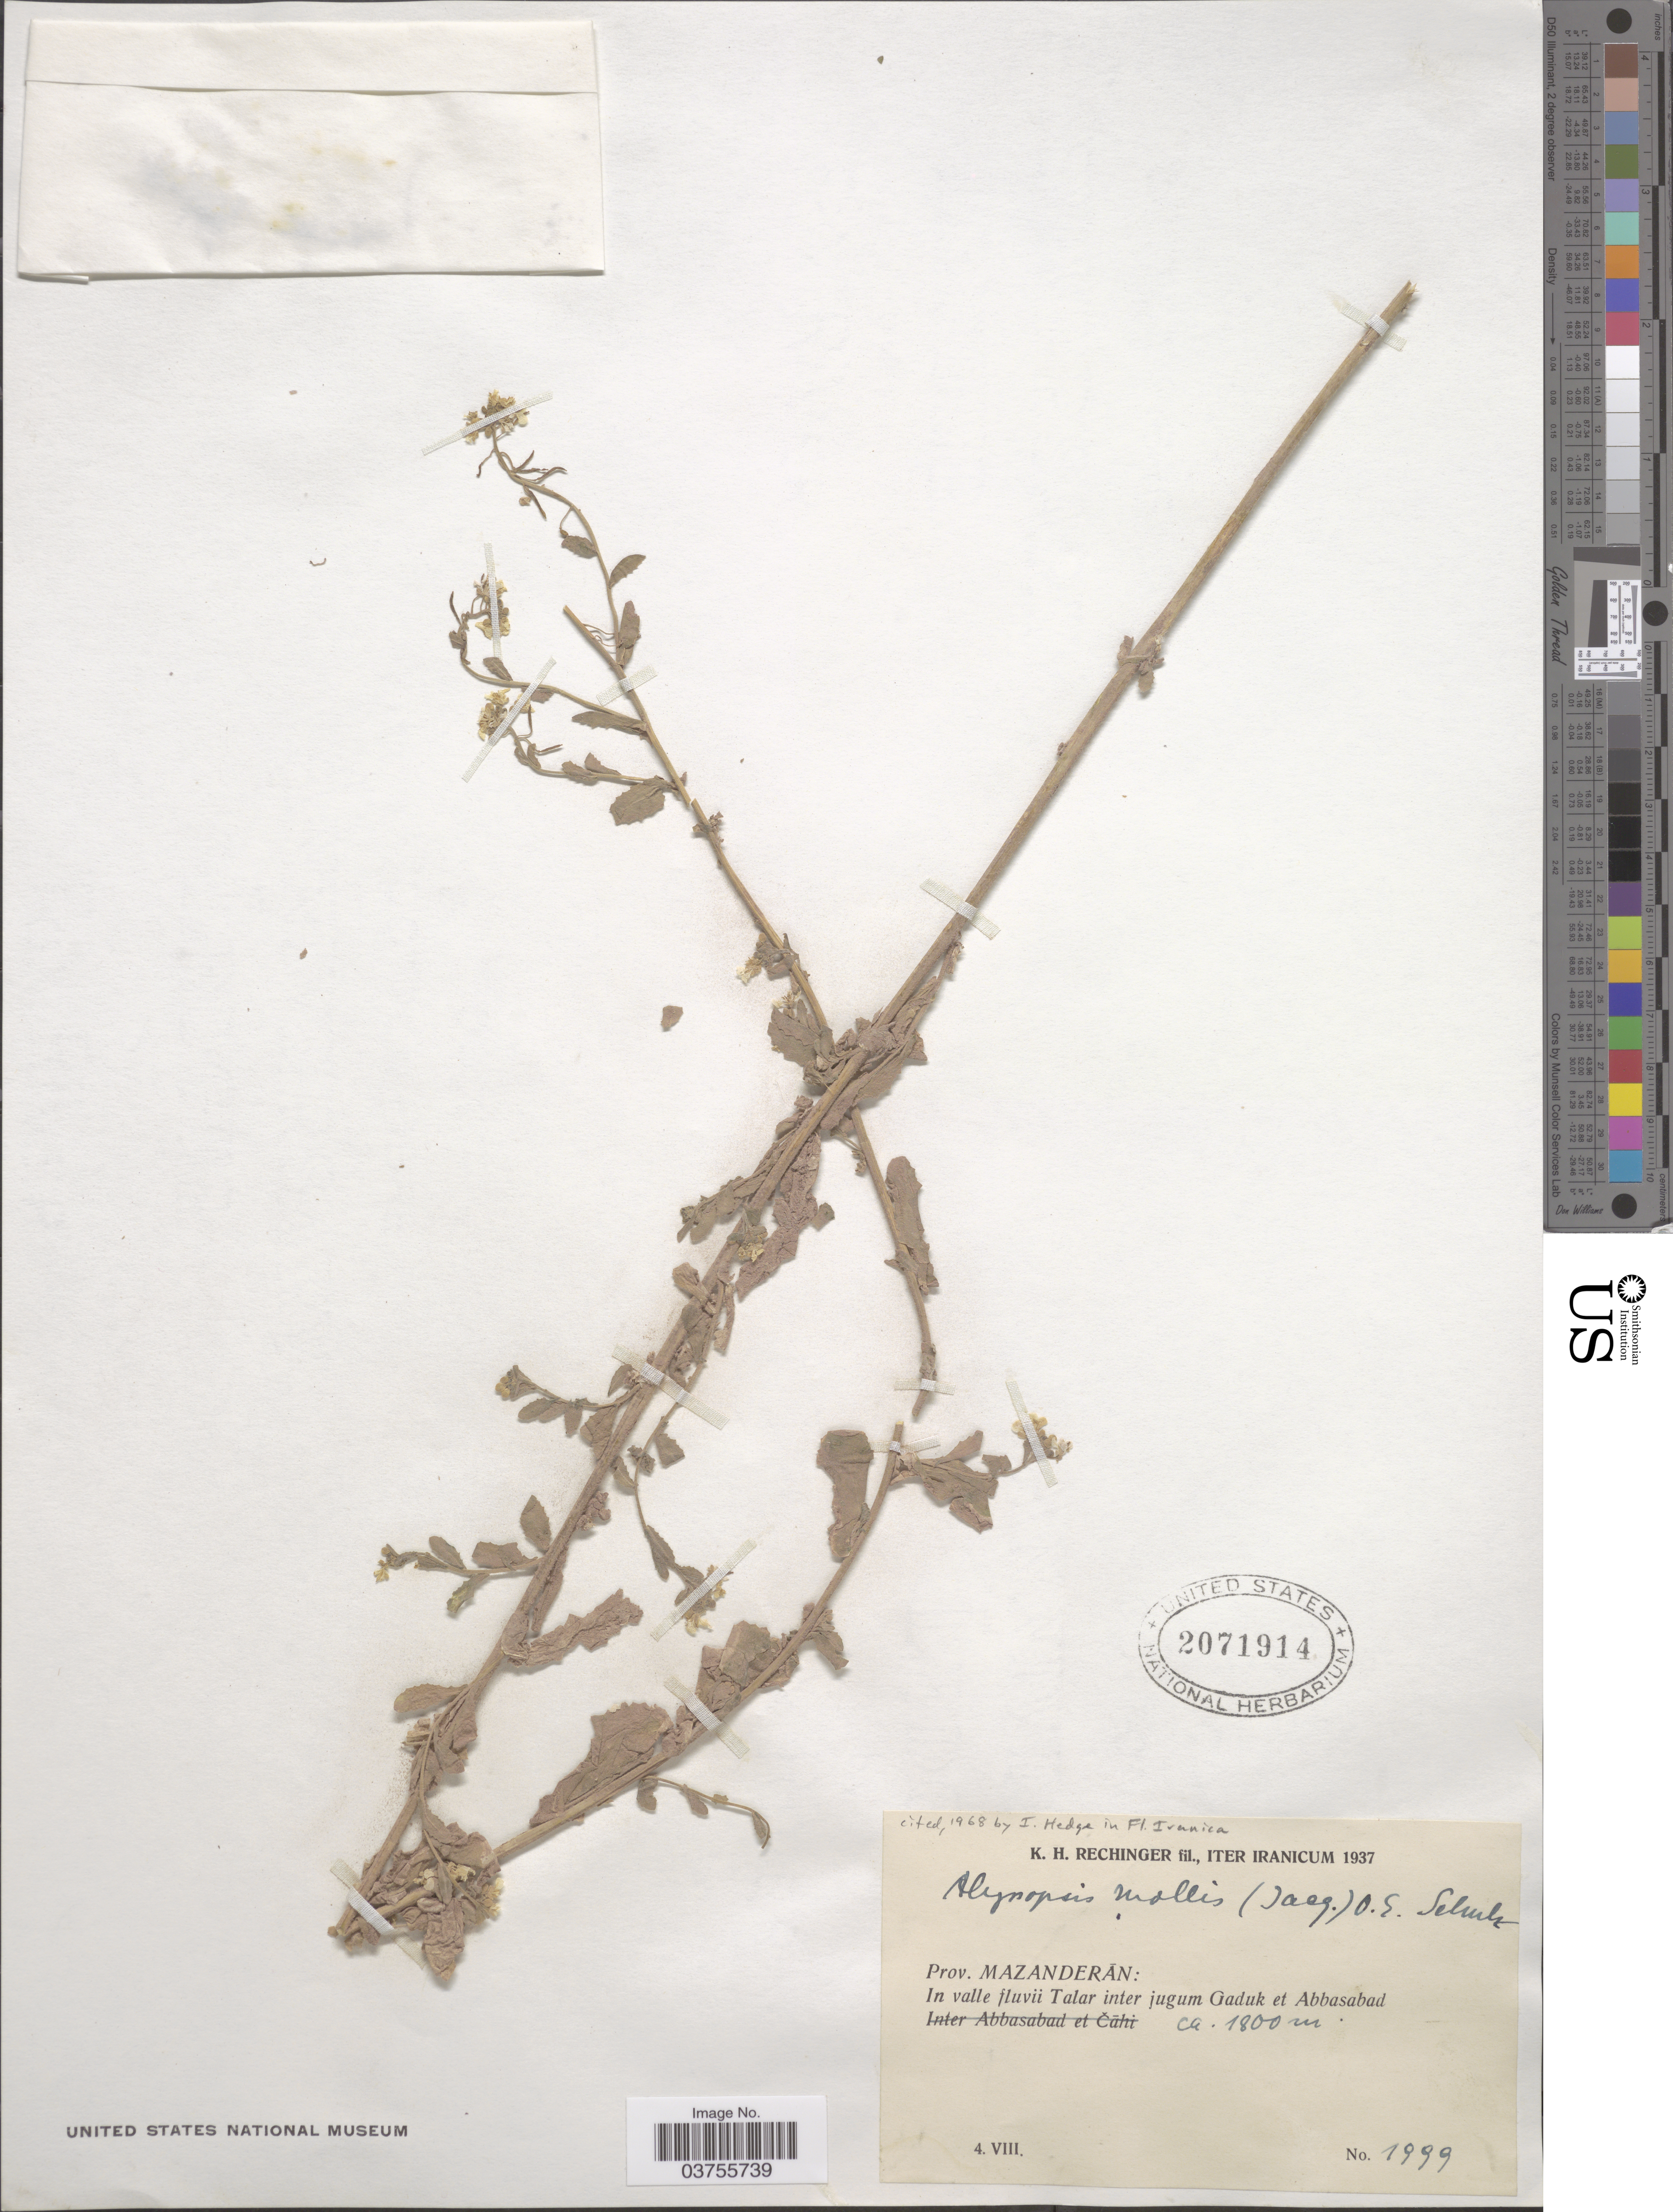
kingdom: Plantae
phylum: Tracheophyta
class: Magnoliopsida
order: Brassicales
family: Brassicaceae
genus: Alyssopsis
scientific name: Alyssopsis mollis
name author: (Jacq.) O.E. Schulz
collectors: K. H. Rechinger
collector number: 1999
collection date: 1937-08-04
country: Iran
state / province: Mazandaran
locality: In valle fluvii Talar inter jugum Gaduk et Abbasabad.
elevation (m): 1800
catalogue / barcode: US 2071914